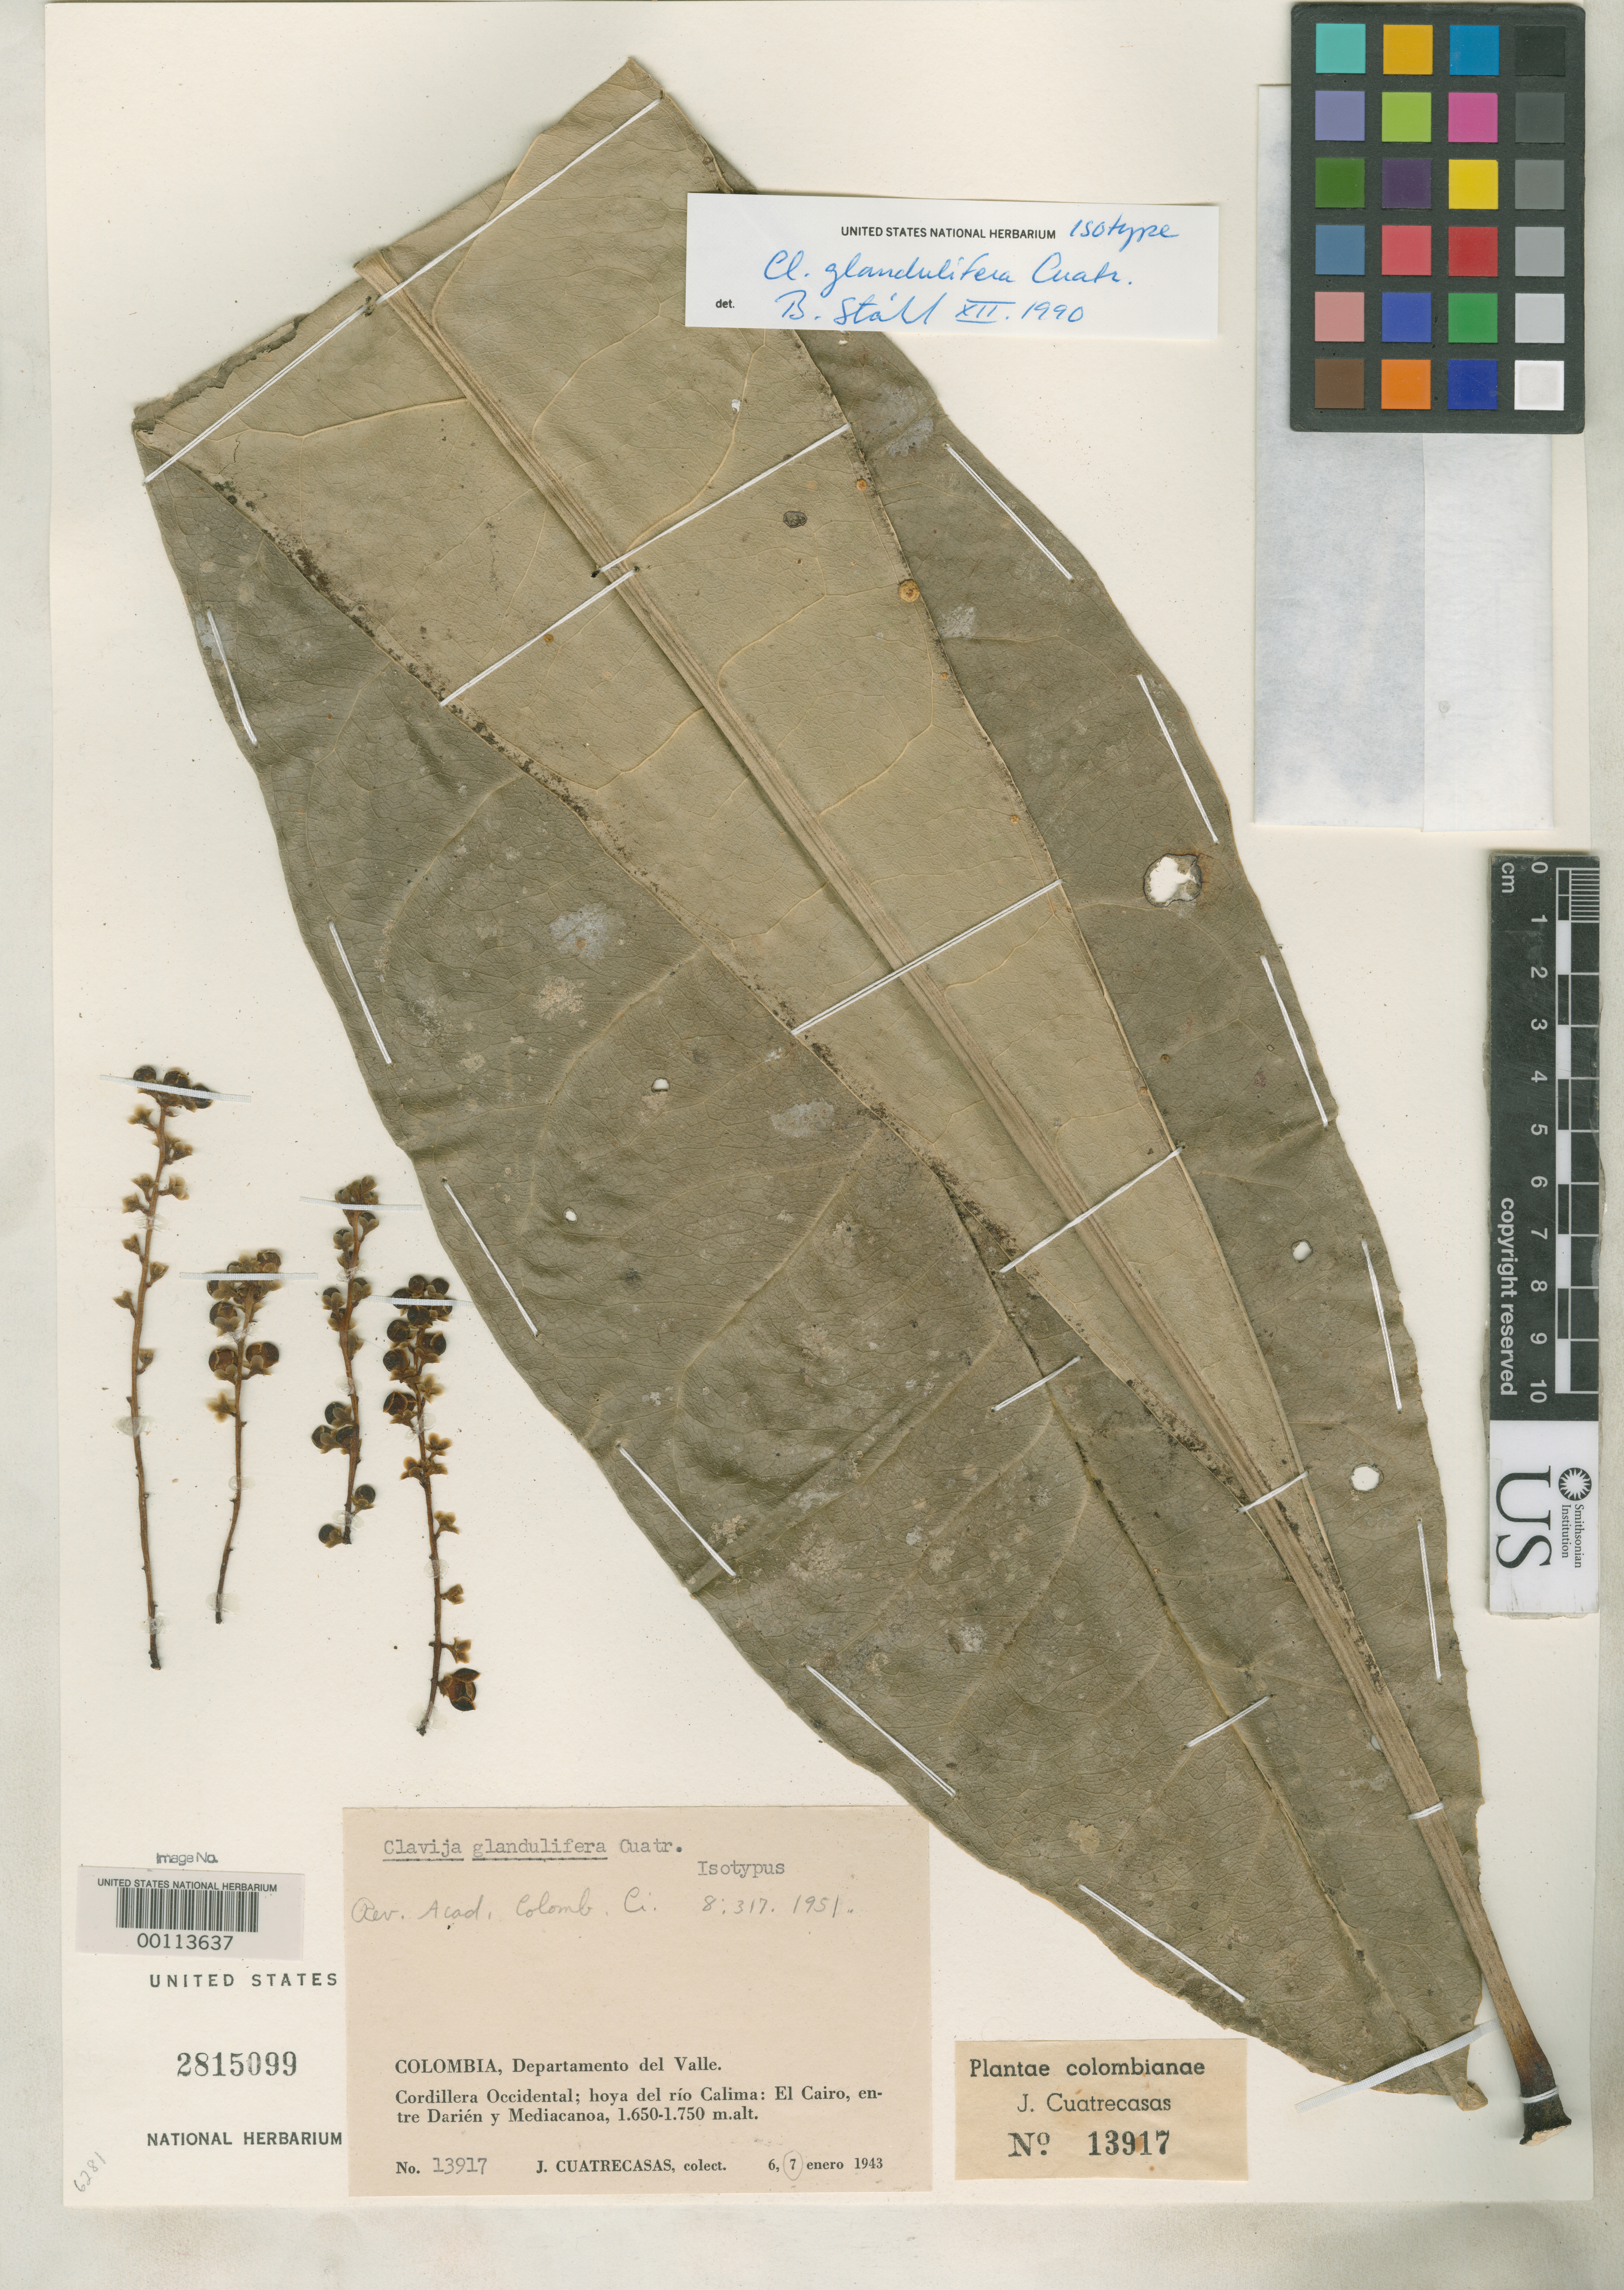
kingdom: Plantae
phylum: Tracheophyta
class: Magnoliopsida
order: Ericales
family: Primulaceae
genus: Clavija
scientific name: Clavija glandulifera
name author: Cuatrec.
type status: Isotype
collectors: J. Cuatrecasas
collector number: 13917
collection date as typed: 07 Jan 1943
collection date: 1943-01-07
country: Colombia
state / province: Valle del Cauca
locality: Hoya del Rio Calima, El Cairo between Darien and MediaCañoa.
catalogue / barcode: US 2815099